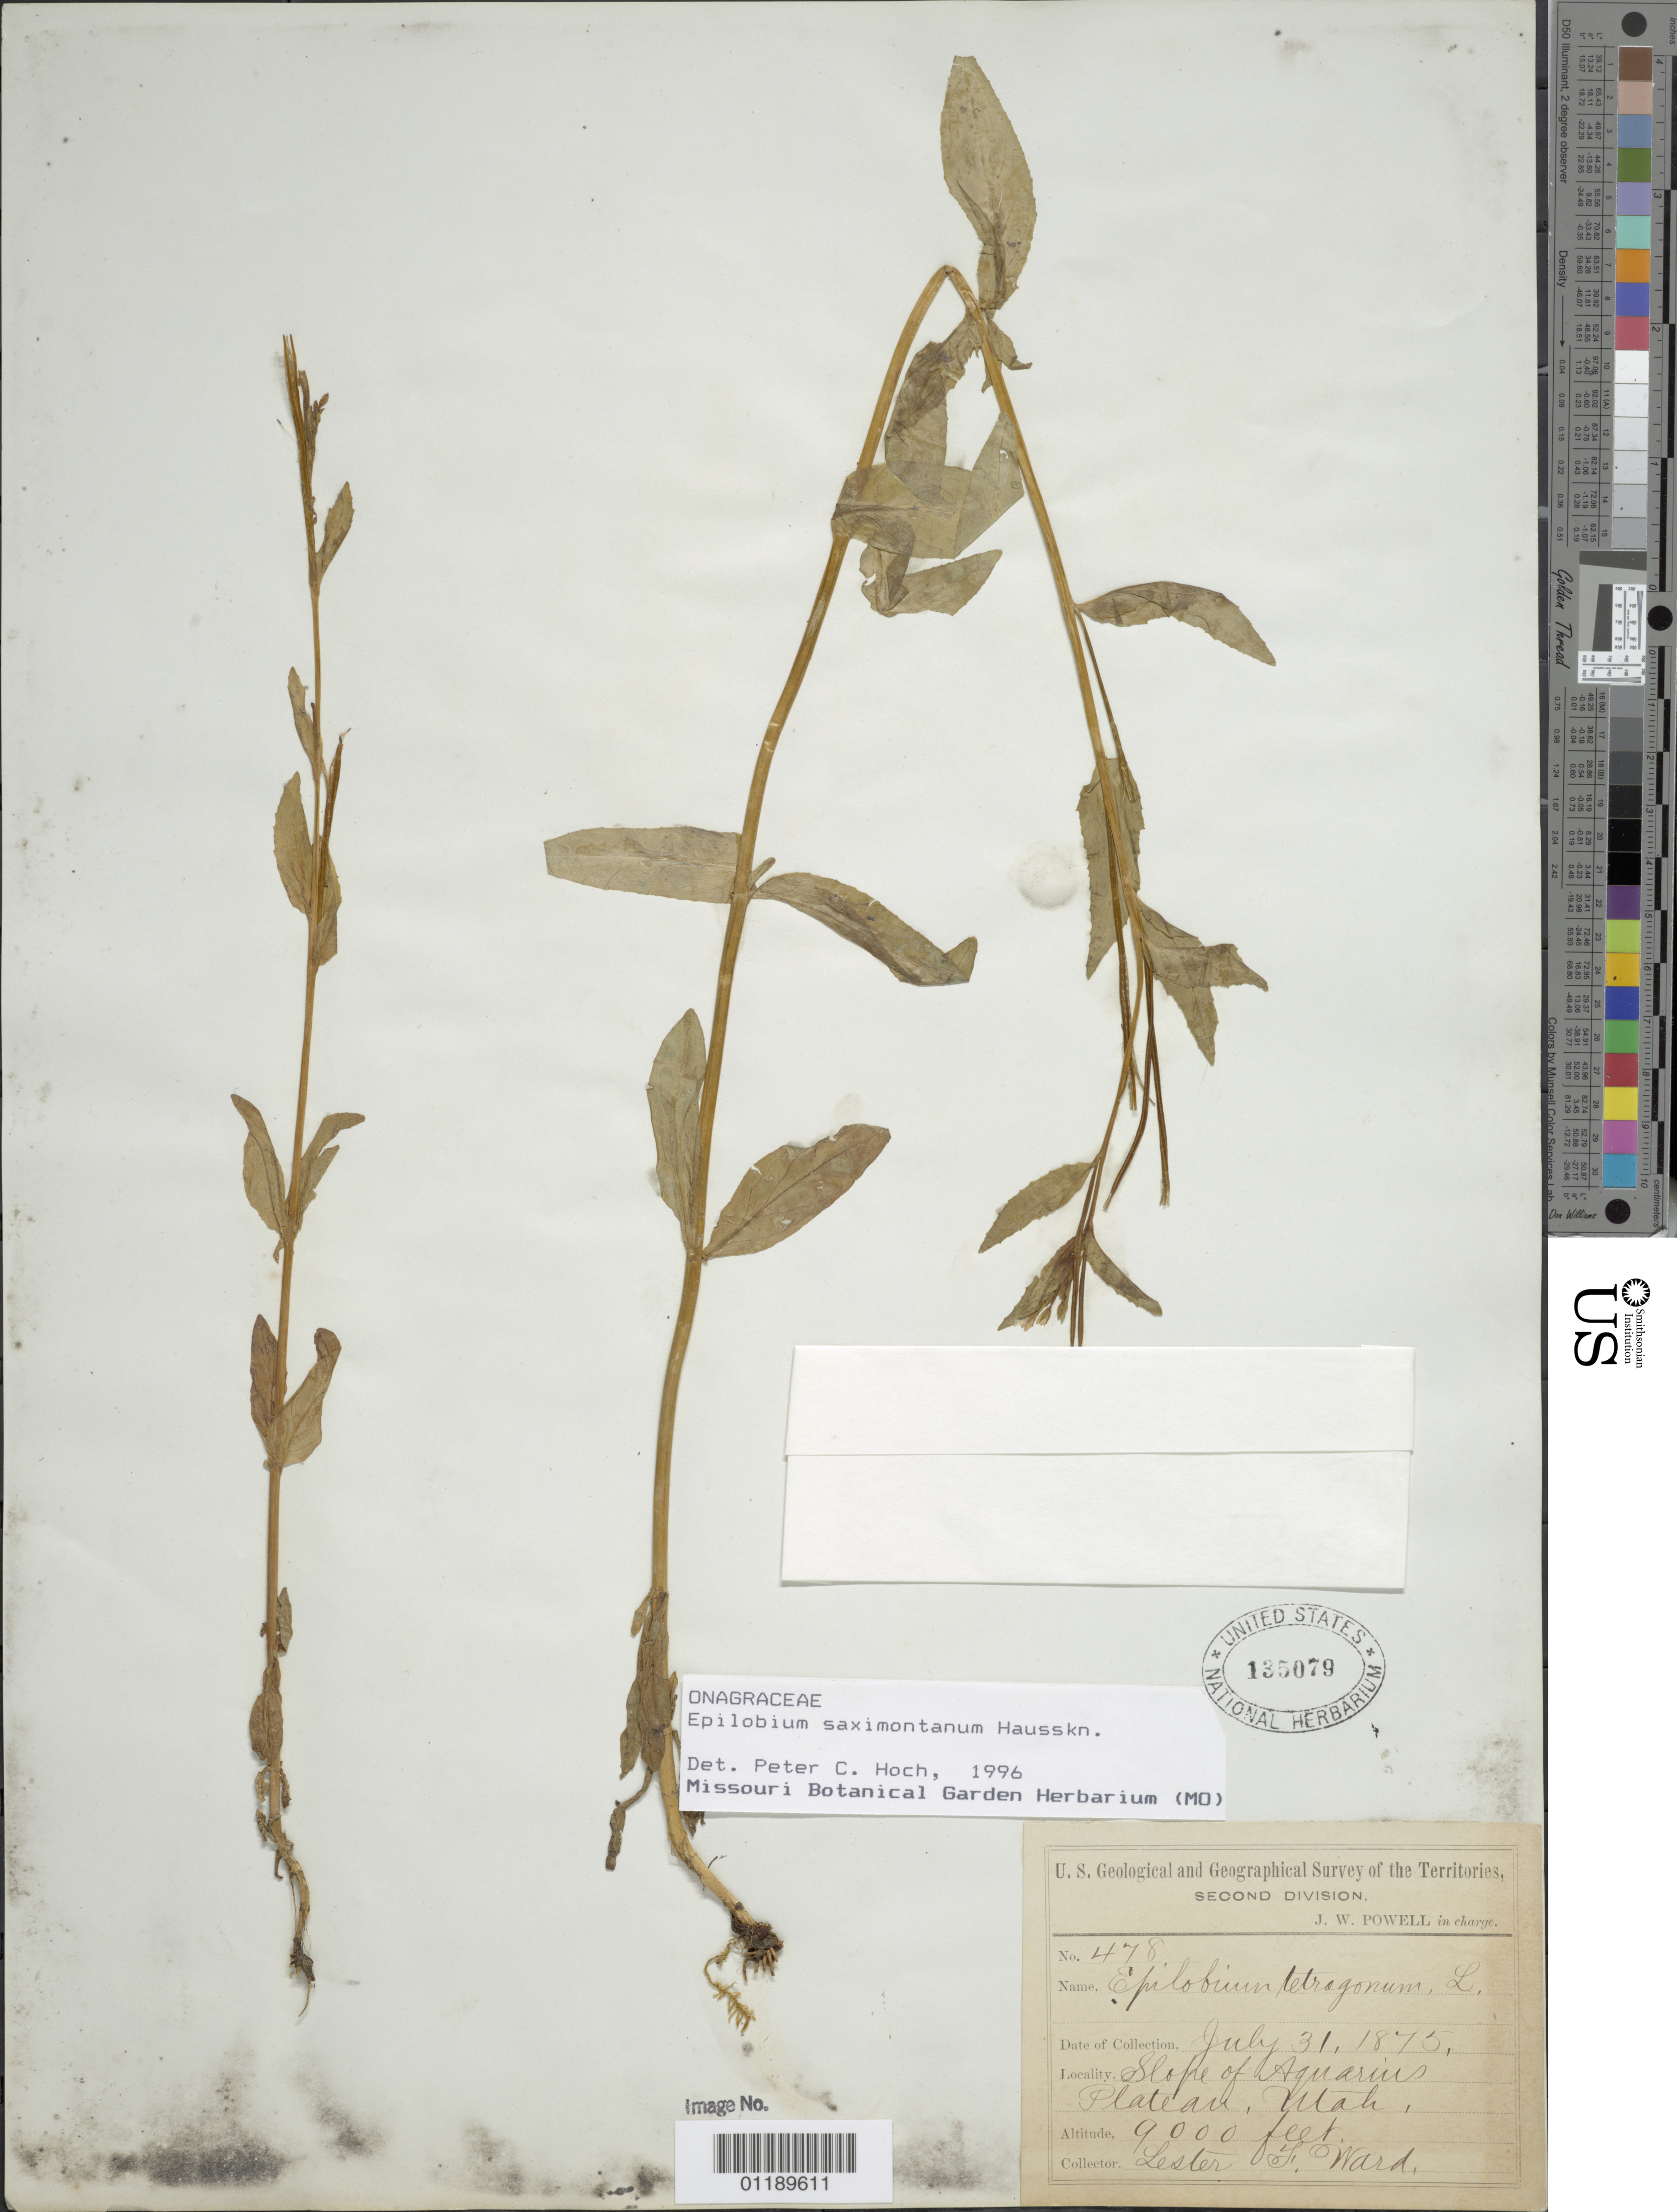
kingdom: Plantae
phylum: Tracheophyta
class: Magnoliopsida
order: Myrtales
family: Onagraceae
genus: Epilobium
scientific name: Epilobium saximontanum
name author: Hausskn.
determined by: Hoch, P. C.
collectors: L. F. Ward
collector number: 478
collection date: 1875-07-31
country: United States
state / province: Utah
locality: slope of Aquarius Plateau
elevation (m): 2743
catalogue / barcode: US 135079